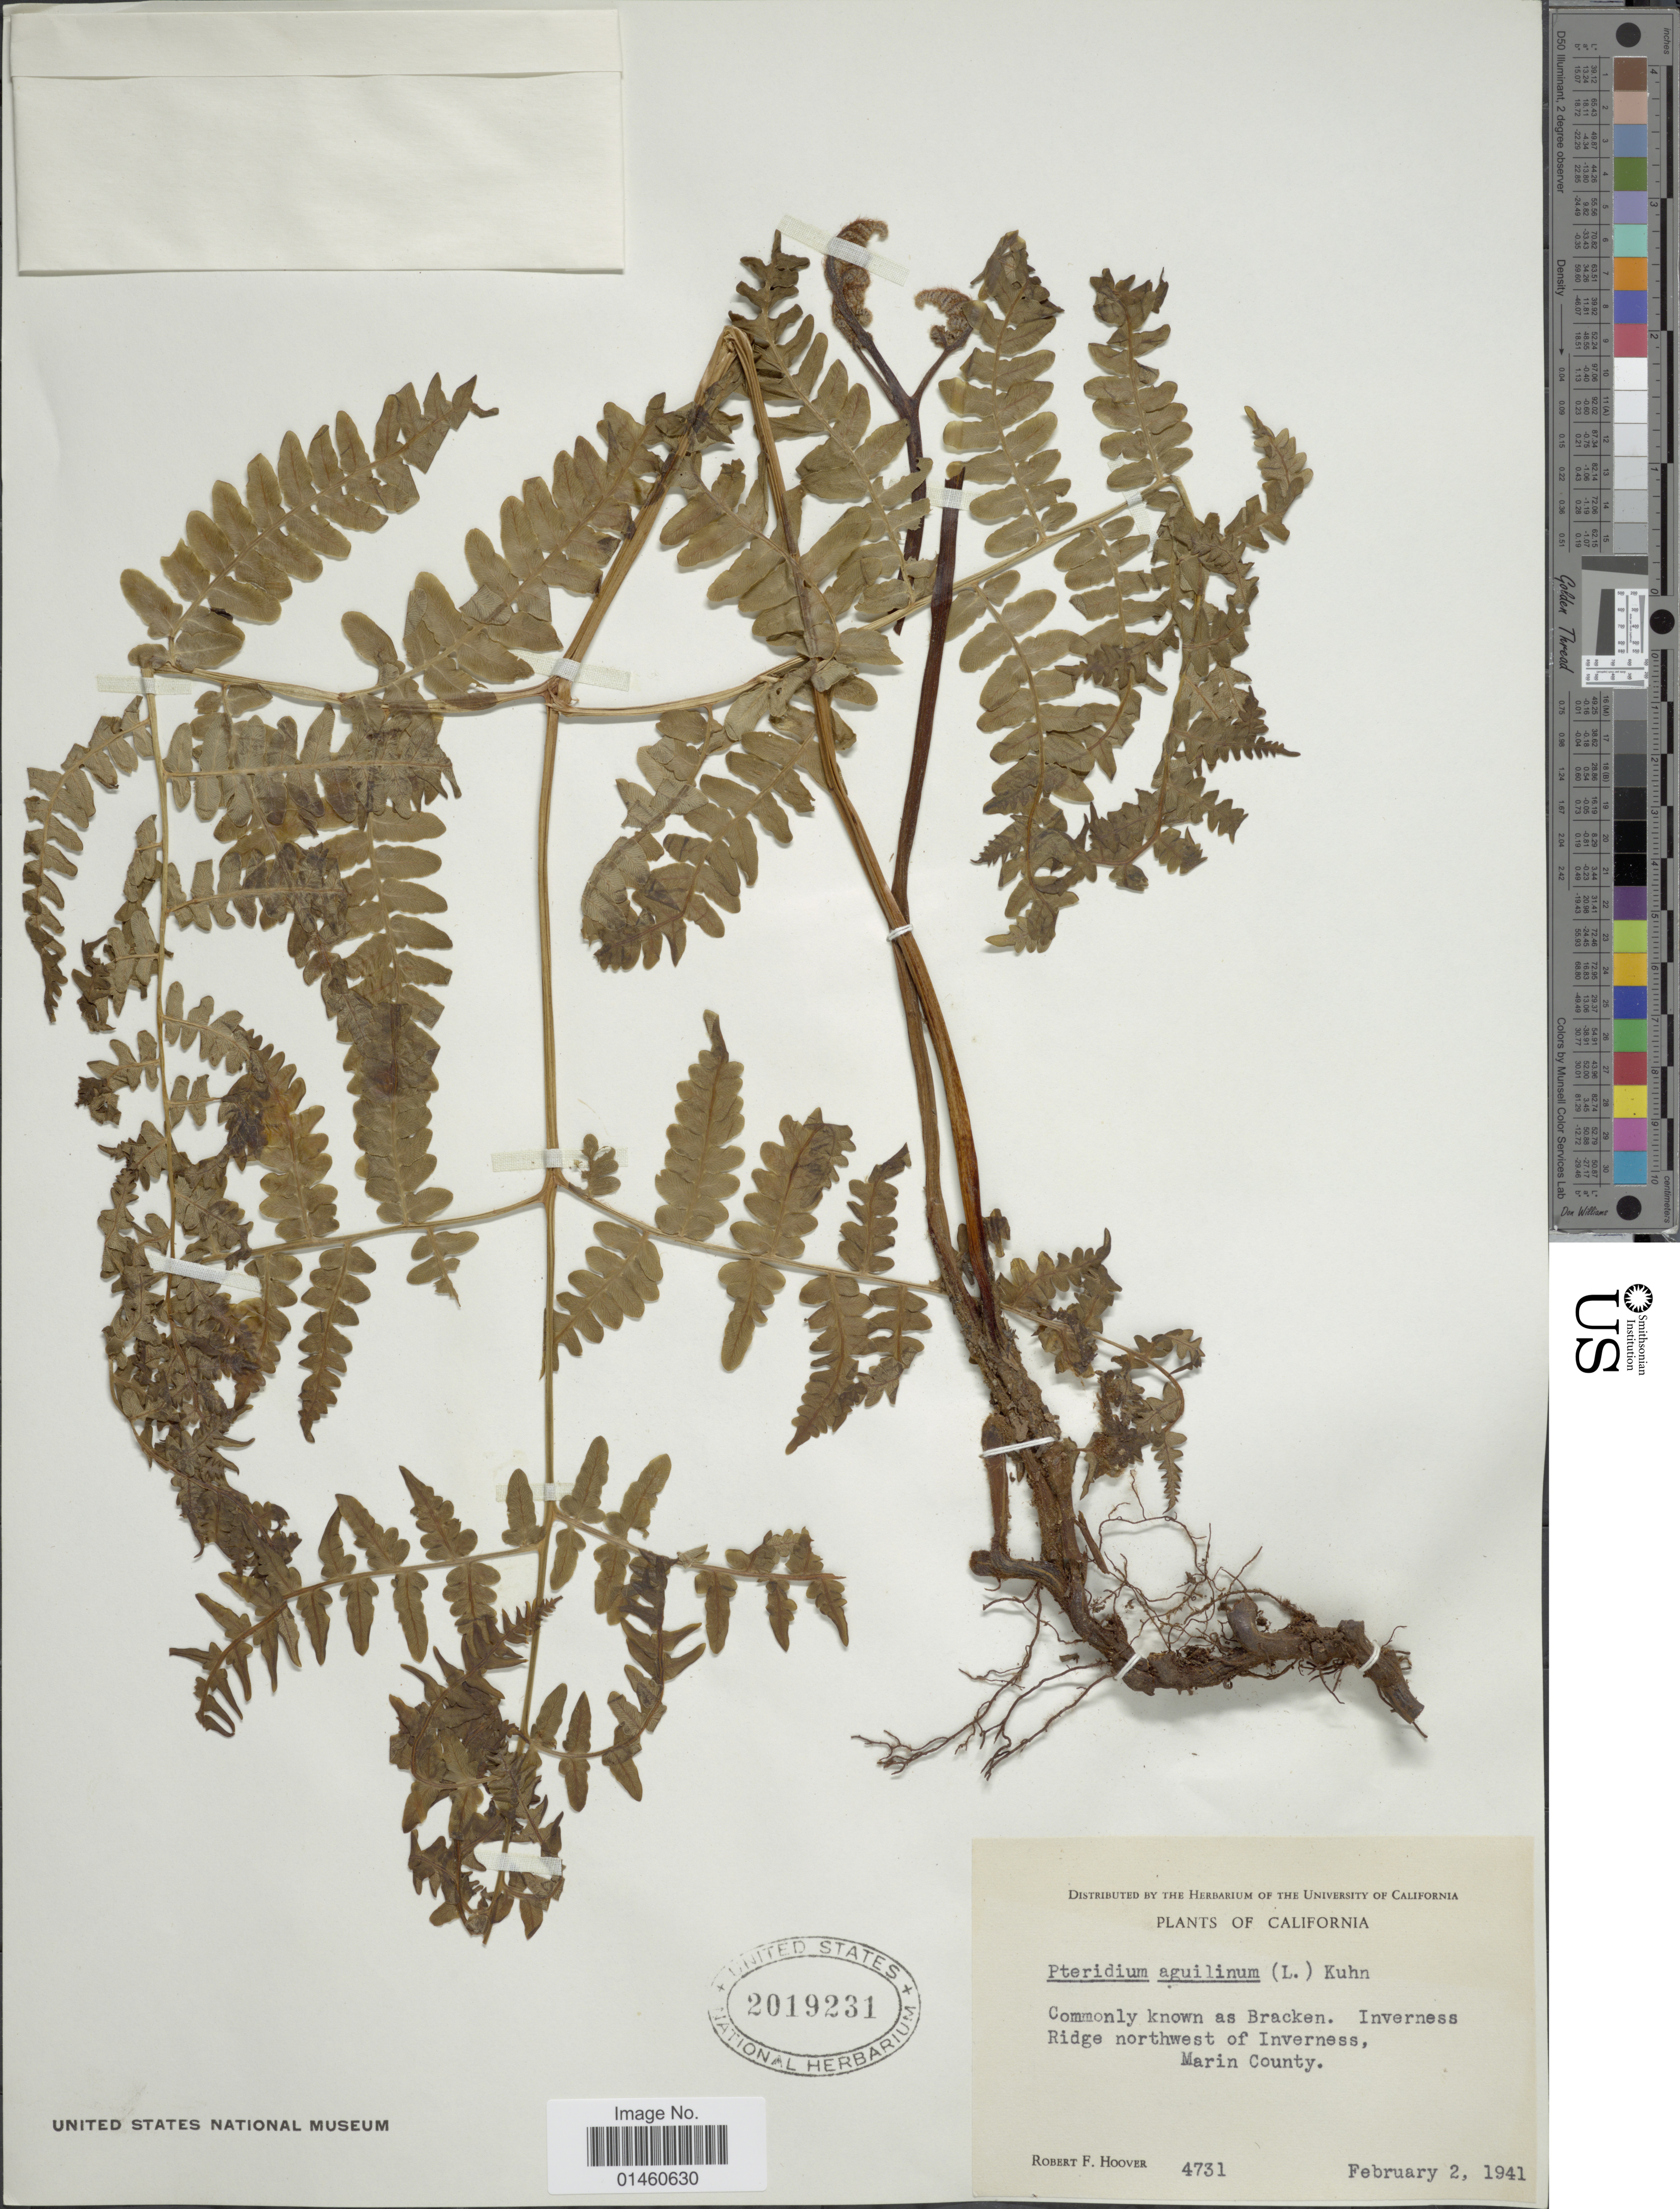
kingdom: Plantae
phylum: Tracheophyta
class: Polypodiopsida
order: Polypodiales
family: Dennstaedtiaceae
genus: Pteridium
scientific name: Pteridium pubescens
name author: (Underw.) Christenh.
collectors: R. F. Hoover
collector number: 4731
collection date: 1941-02-02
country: United States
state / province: California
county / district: Marin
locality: Inverness Ridge northwest of Inverness, Marin County.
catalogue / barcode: US 2019231